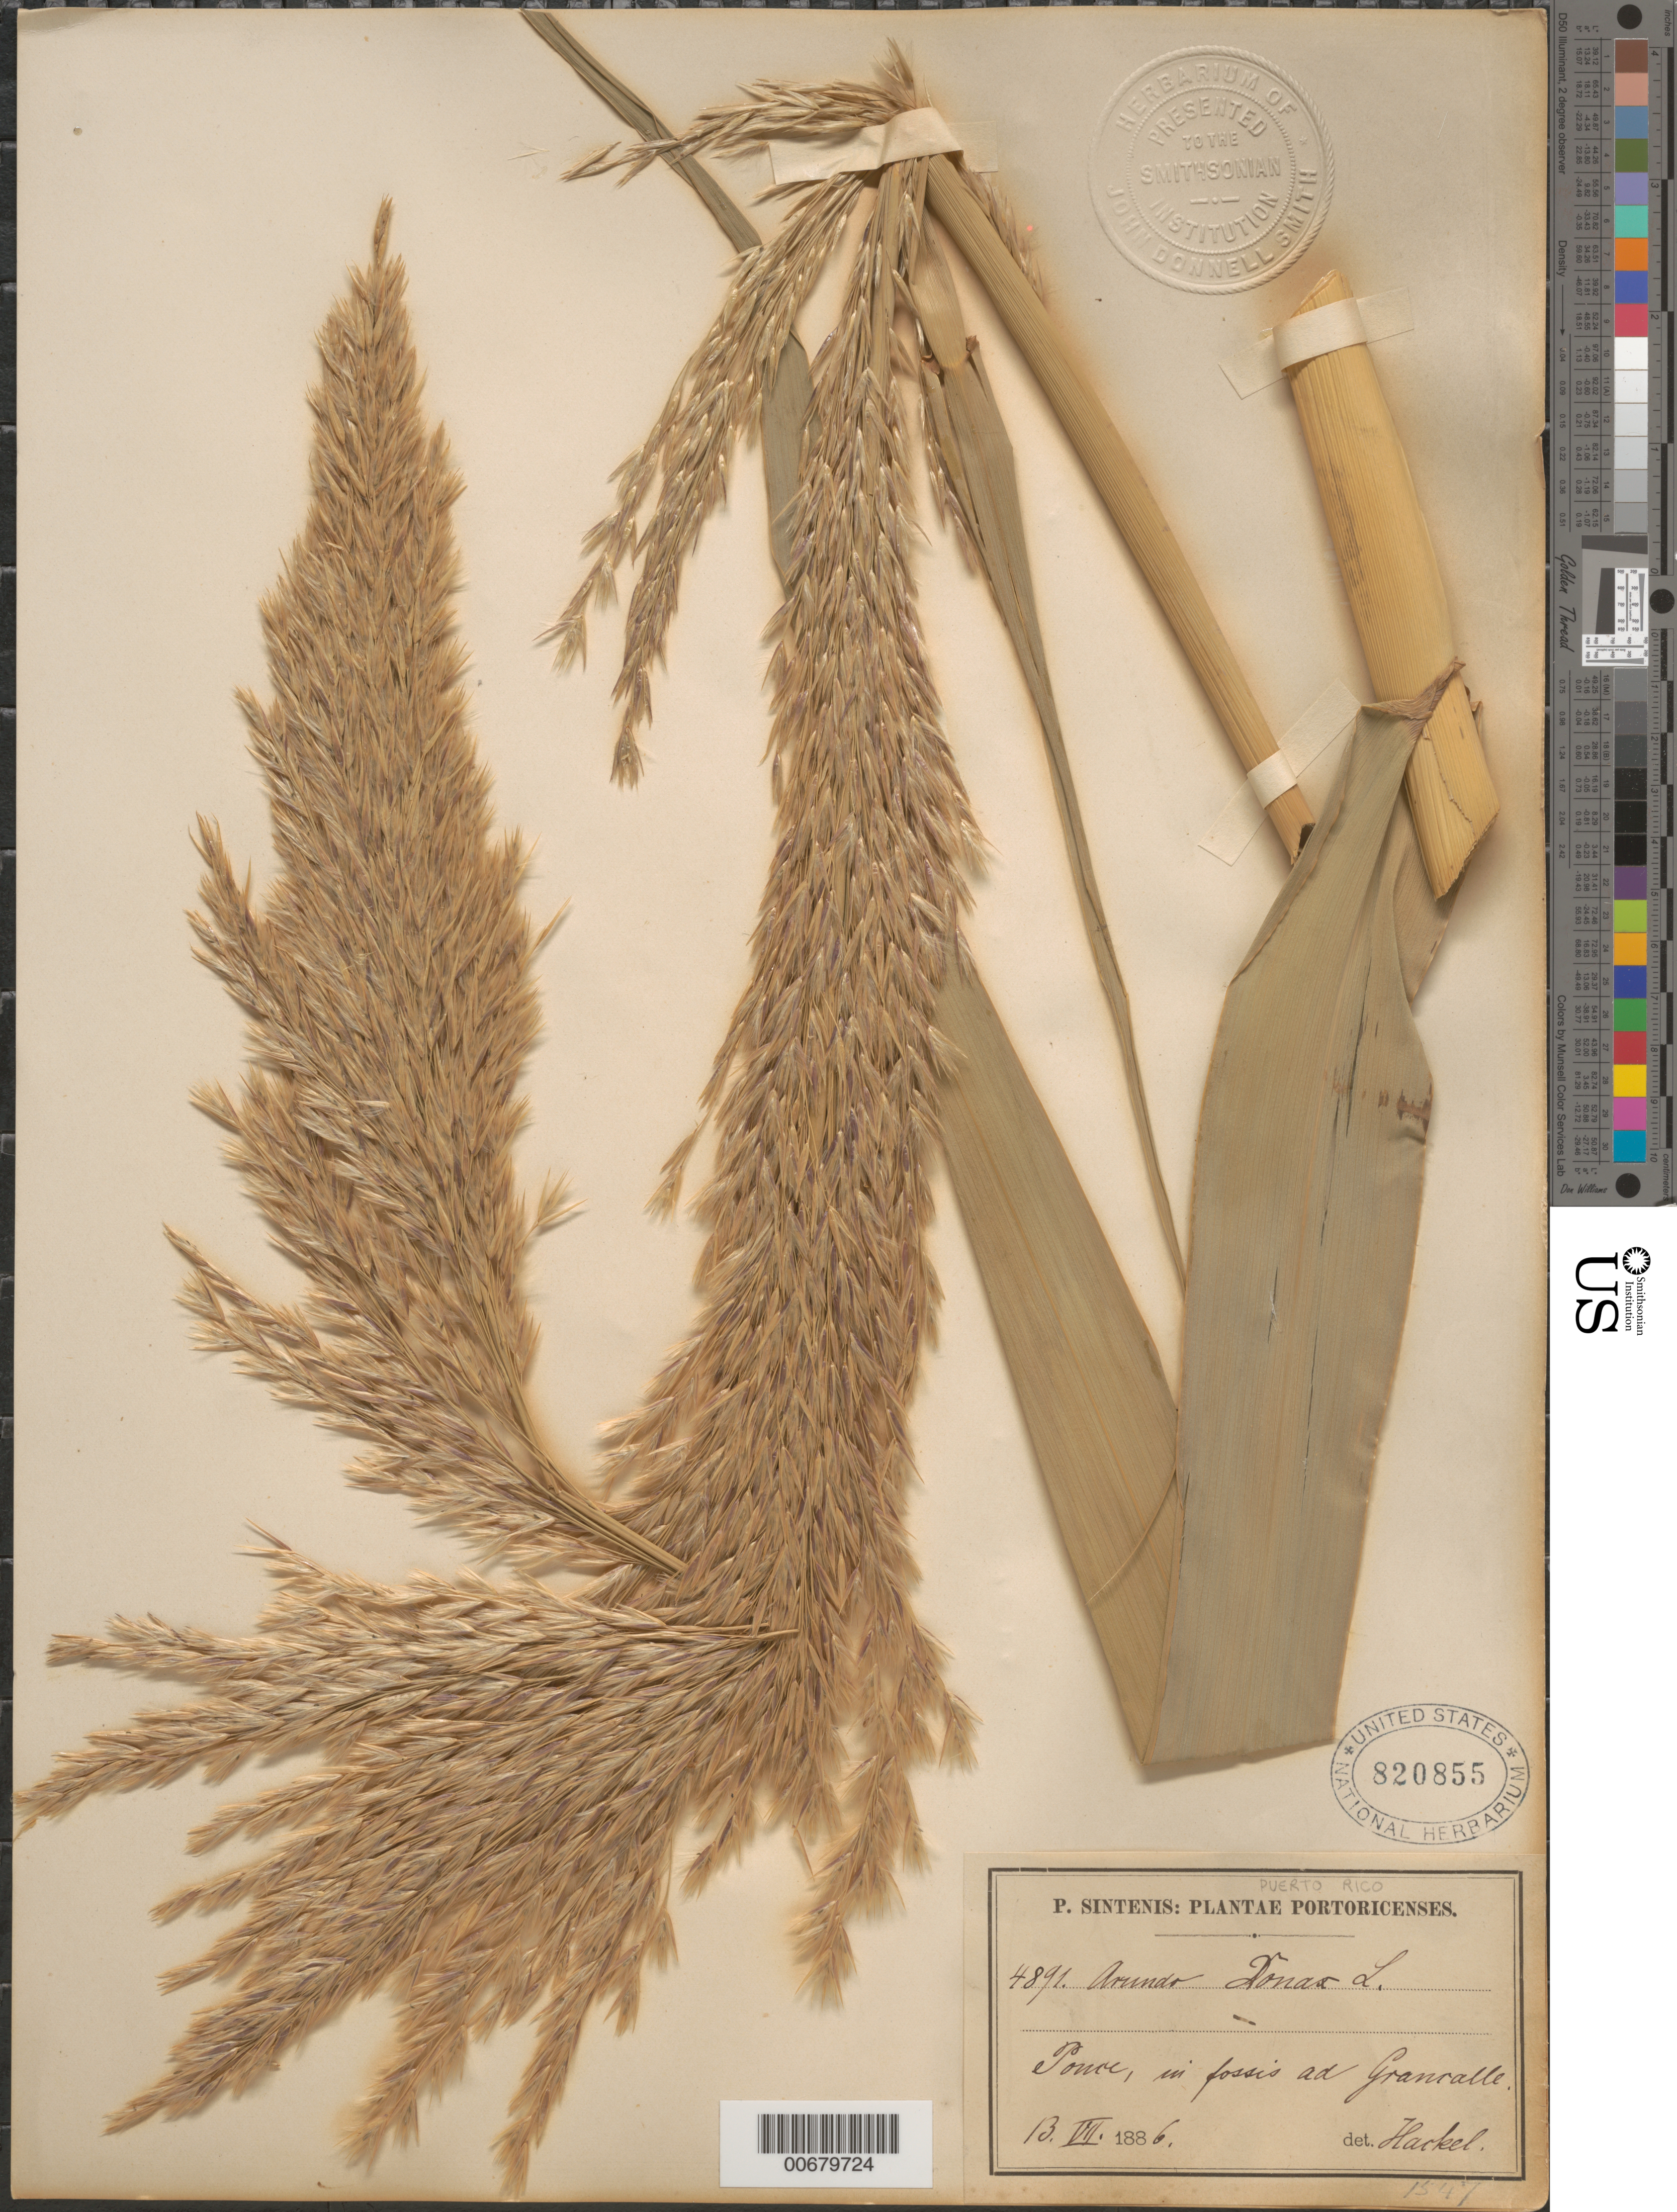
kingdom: Plantae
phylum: Tracheophyta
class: Liliopsida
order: Poales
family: Poaceae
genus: Arundo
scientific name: Arundo donax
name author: L.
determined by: Hackel, --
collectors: P. Sintenis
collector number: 4891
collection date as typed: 13 Jul 1886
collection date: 1886-07-13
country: Puerto Rico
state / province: Ponce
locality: In fossis ad Grancalle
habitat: In fossis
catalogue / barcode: US 820855